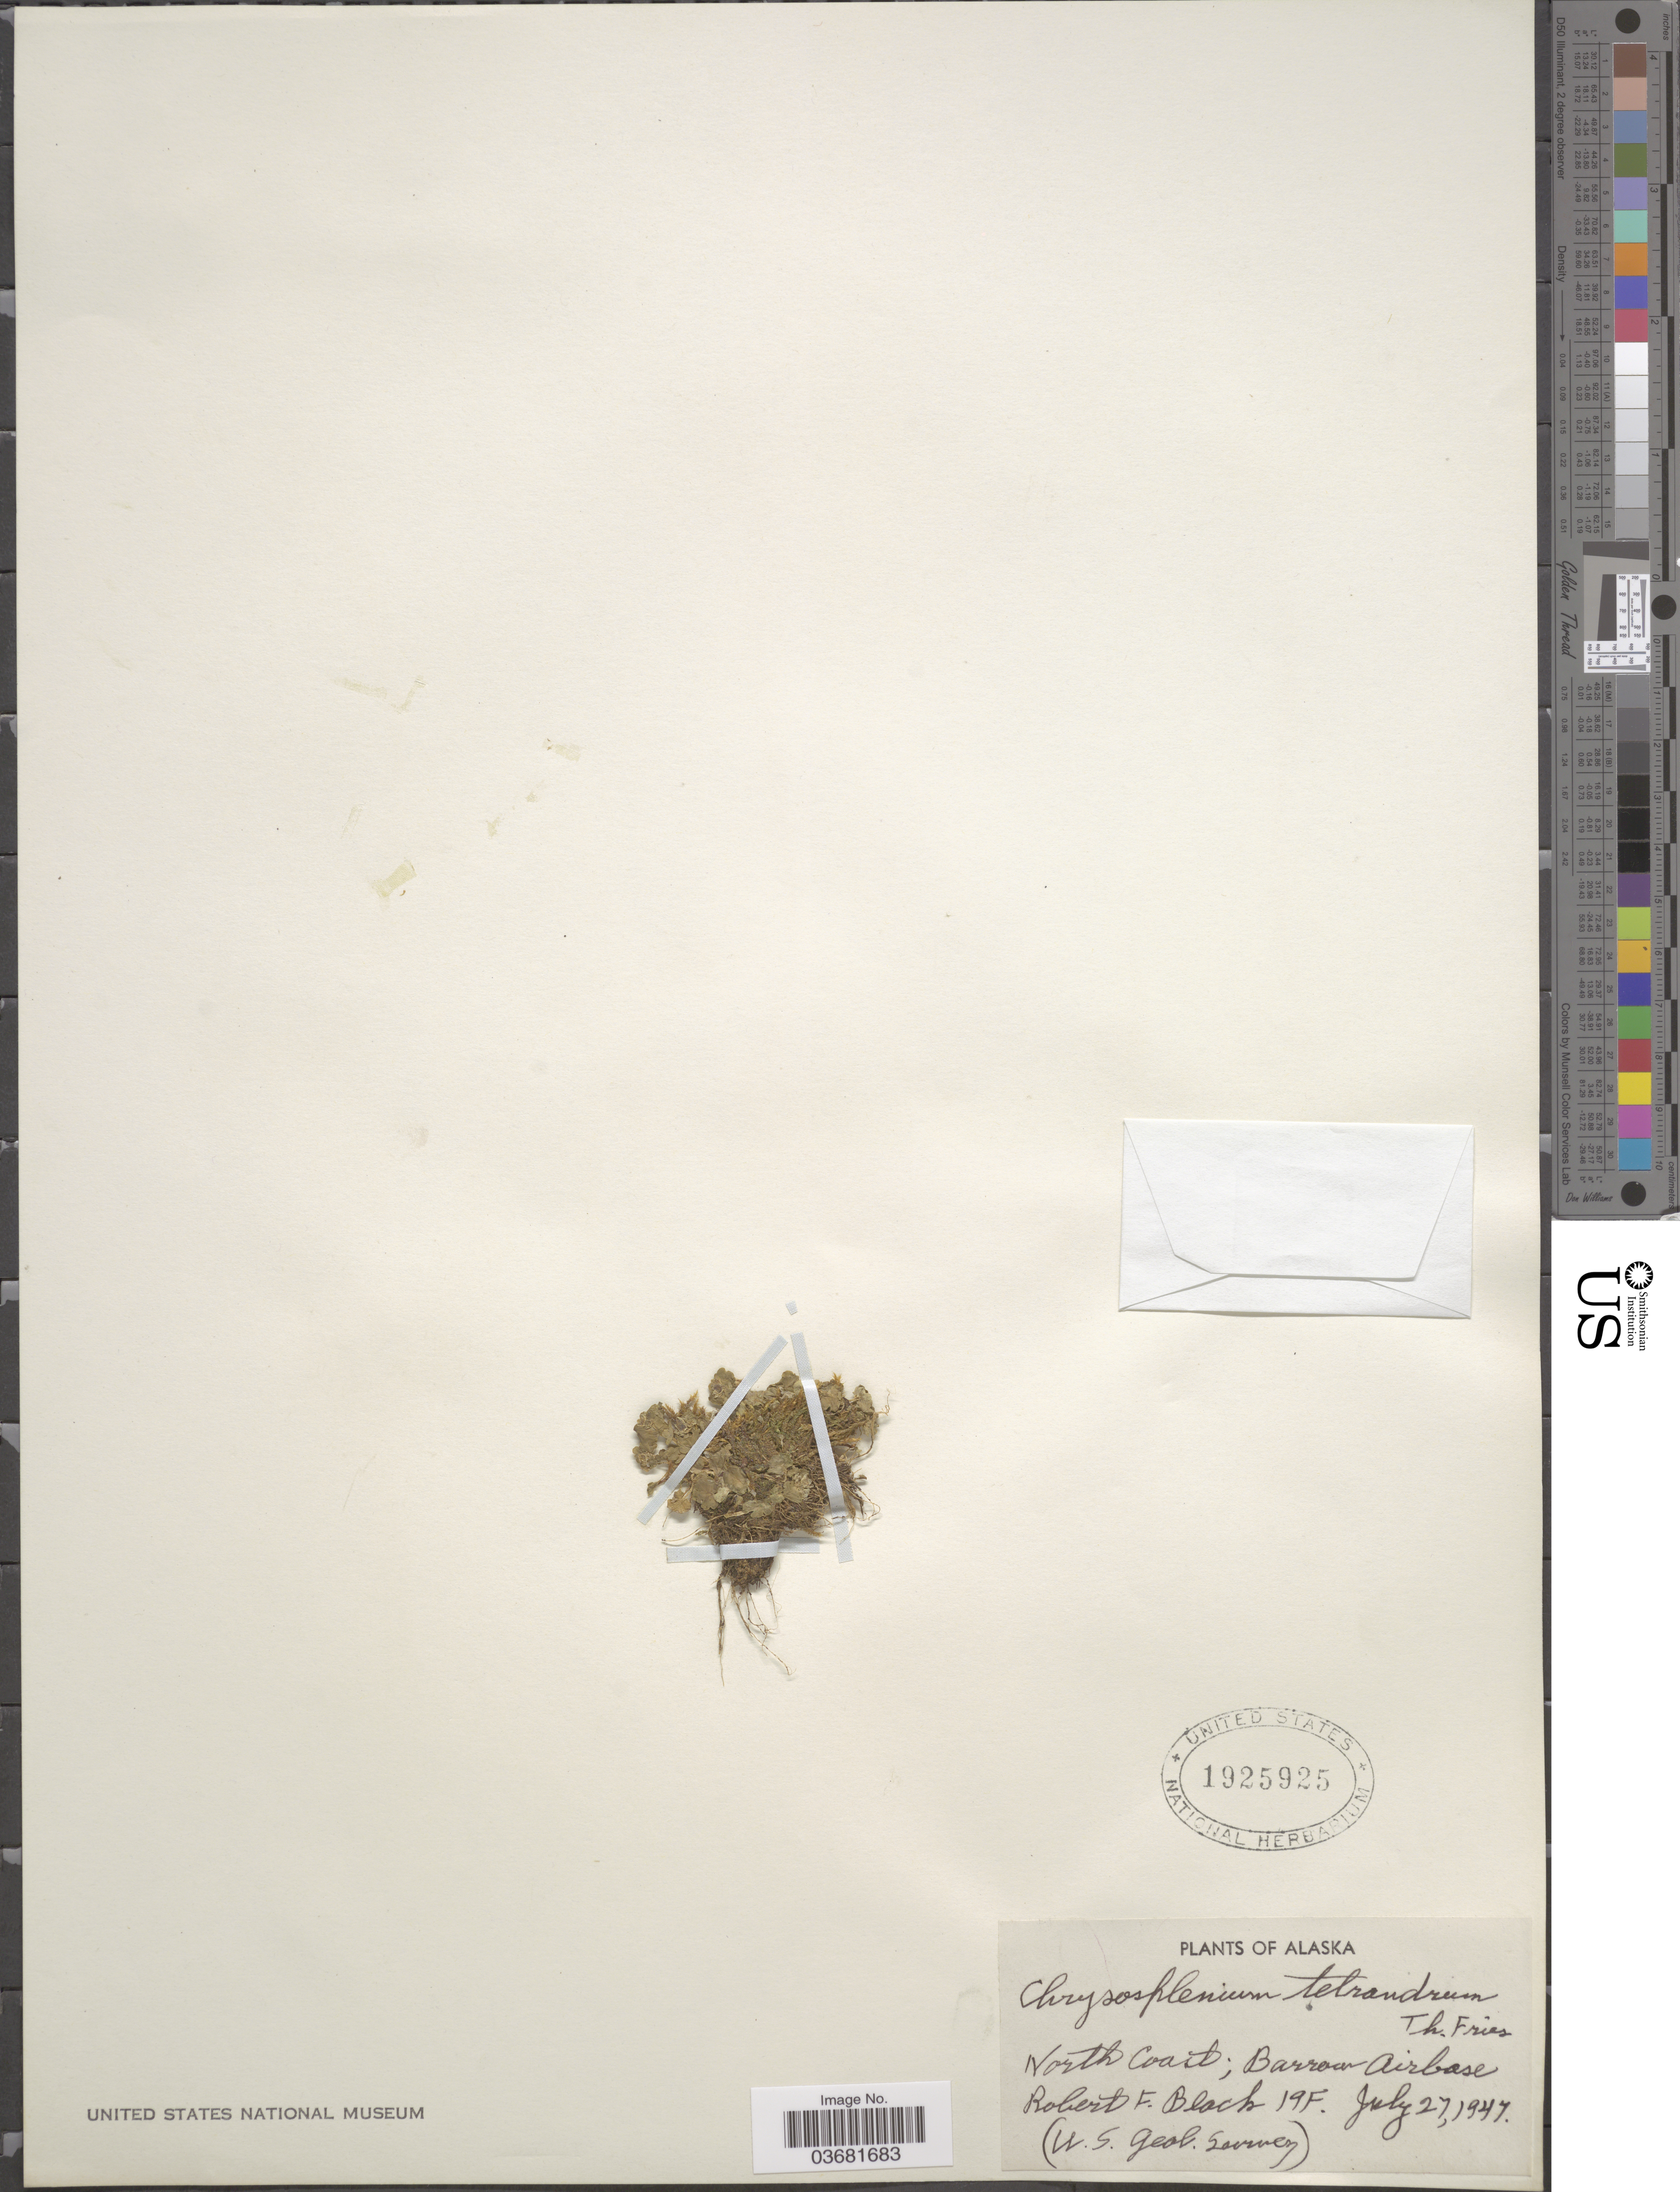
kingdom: Plantae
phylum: Tracheophyta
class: Magnoliopsida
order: Saxifragales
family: Saxifragaceae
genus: Chrysosplenium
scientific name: Chrysosplenium tetrandrum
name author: (N. Lund) Th. Fr.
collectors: R. F. Black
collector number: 19F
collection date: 1947-07-27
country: United States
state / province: Alaska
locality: North Coast; Barrow Airbase. (U.S. Geol. Survey).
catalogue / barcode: US 1925925